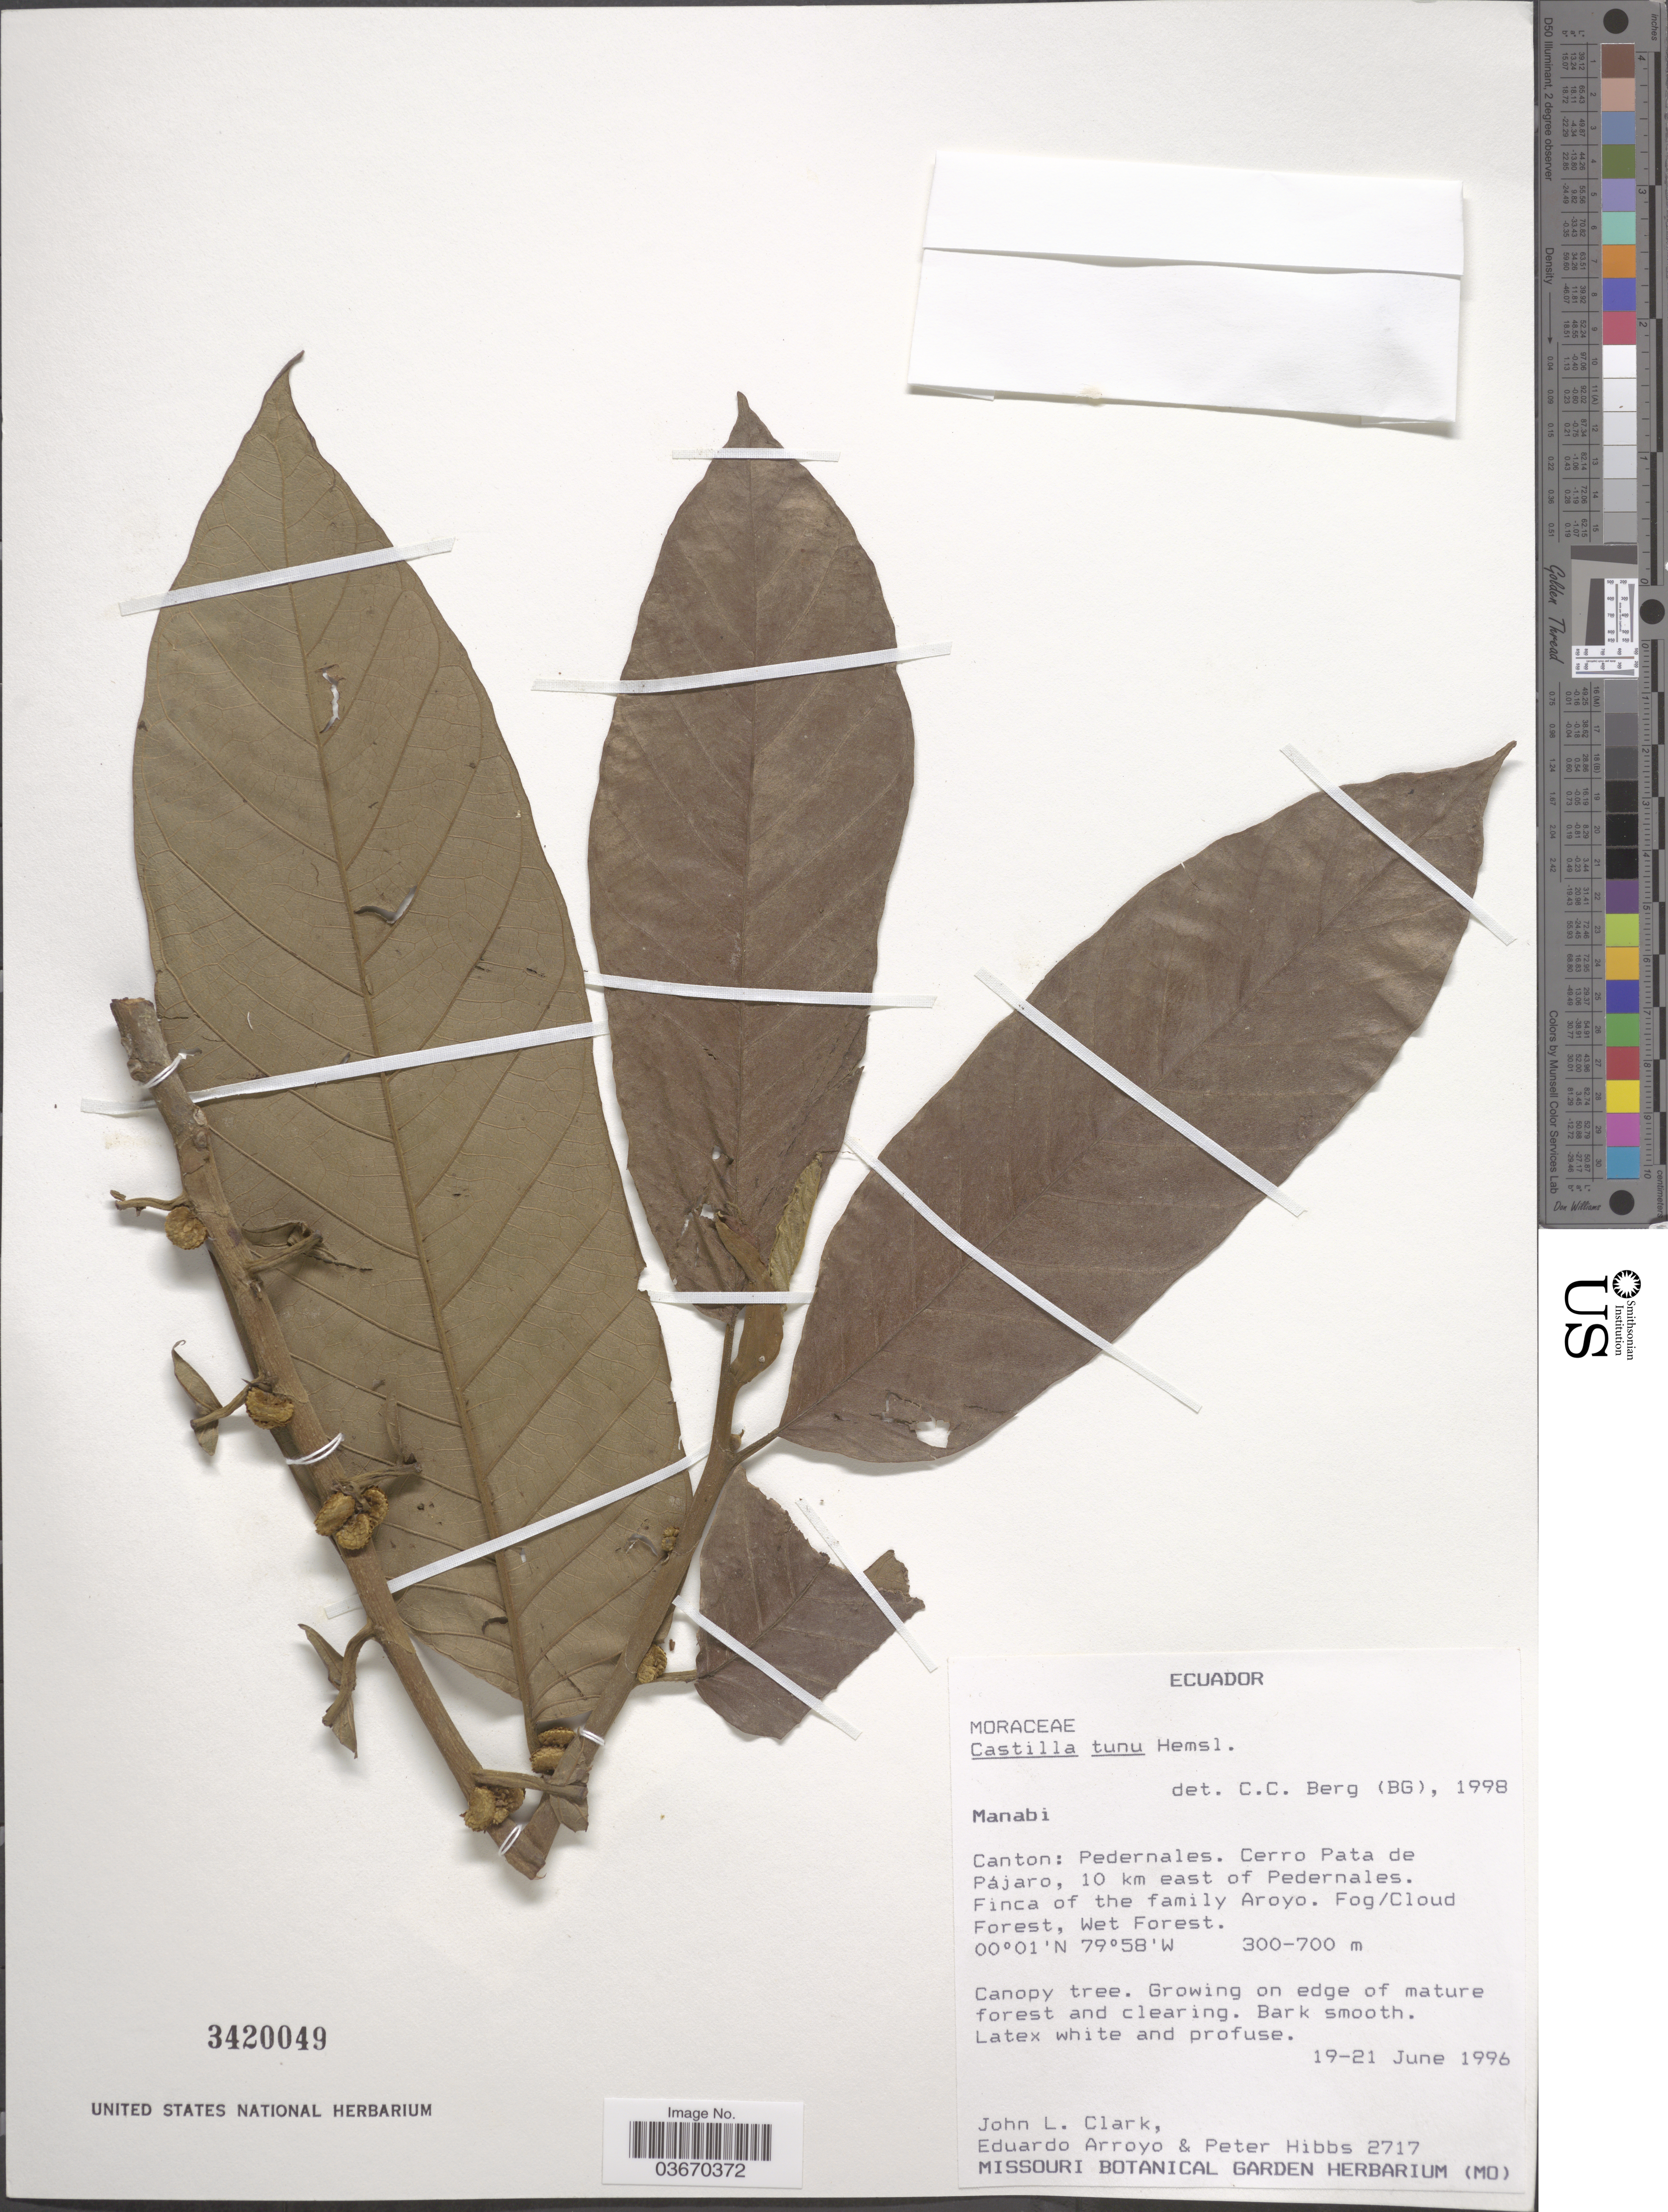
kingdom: Plantae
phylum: Tracheophyta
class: Magnoliopsida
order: Rosales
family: Moraceae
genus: Castilla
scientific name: Castilla tunu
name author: Hemsl.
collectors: J. L. Clark, E. Arroyo & P. Hibbs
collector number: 2717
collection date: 1996-06-19/1996-06-21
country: Ecuador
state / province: Manabí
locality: Canton: Pedernales. Cerro Pata de Pájaro, 10 km east of Pedernales. Finca of the family Aroyo.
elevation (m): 300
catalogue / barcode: US 3420049